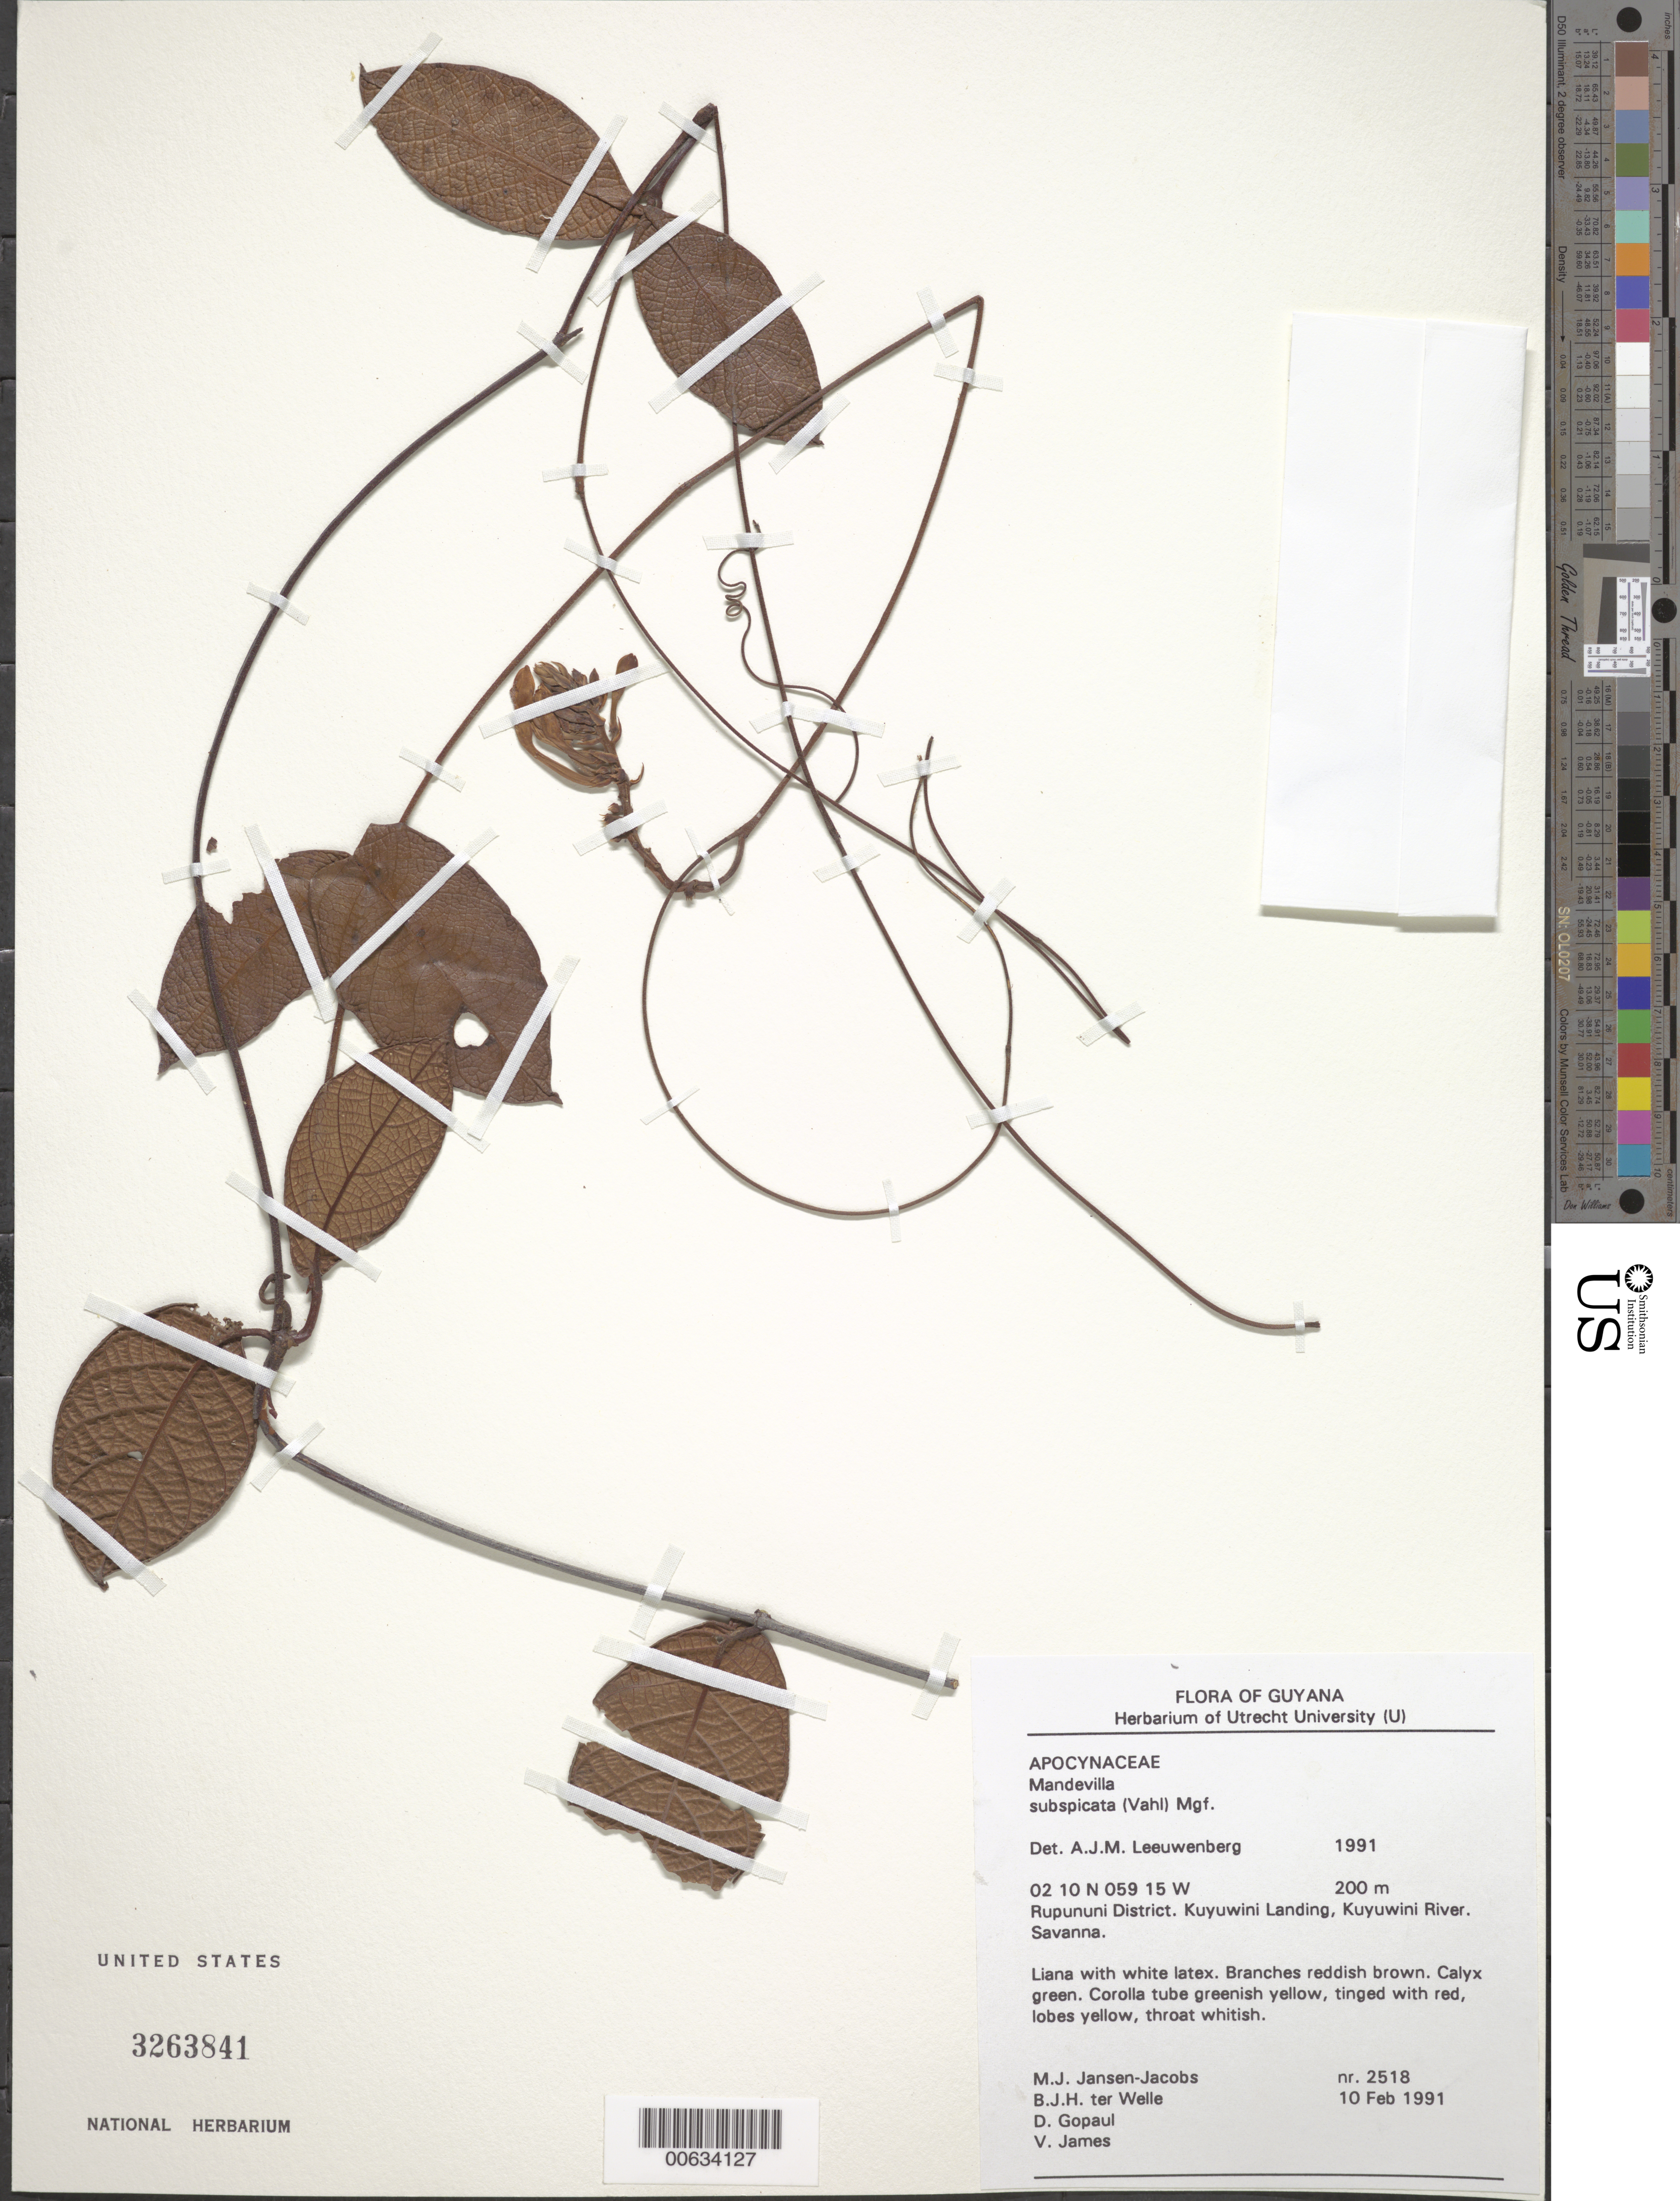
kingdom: Plantae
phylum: Tracheophyta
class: Magnoliopsida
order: Gentianales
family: Apocynaceae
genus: Mandevilla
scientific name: Mandevilla subspicata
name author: (Vahl) Markgr.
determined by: Leeuwenberg, A. J. M.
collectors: M. J. Jansen-Jacobs, B. Welle, D. Gopaul & V. James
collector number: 2518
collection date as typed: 10-Feb-91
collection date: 1991-02-10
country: Guyana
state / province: U. Takutu-U. Essequibo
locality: Kuyuwini Landing, Kuyuwini River, Rupununi District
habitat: Savanna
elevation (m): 200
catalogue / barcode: US 3263841